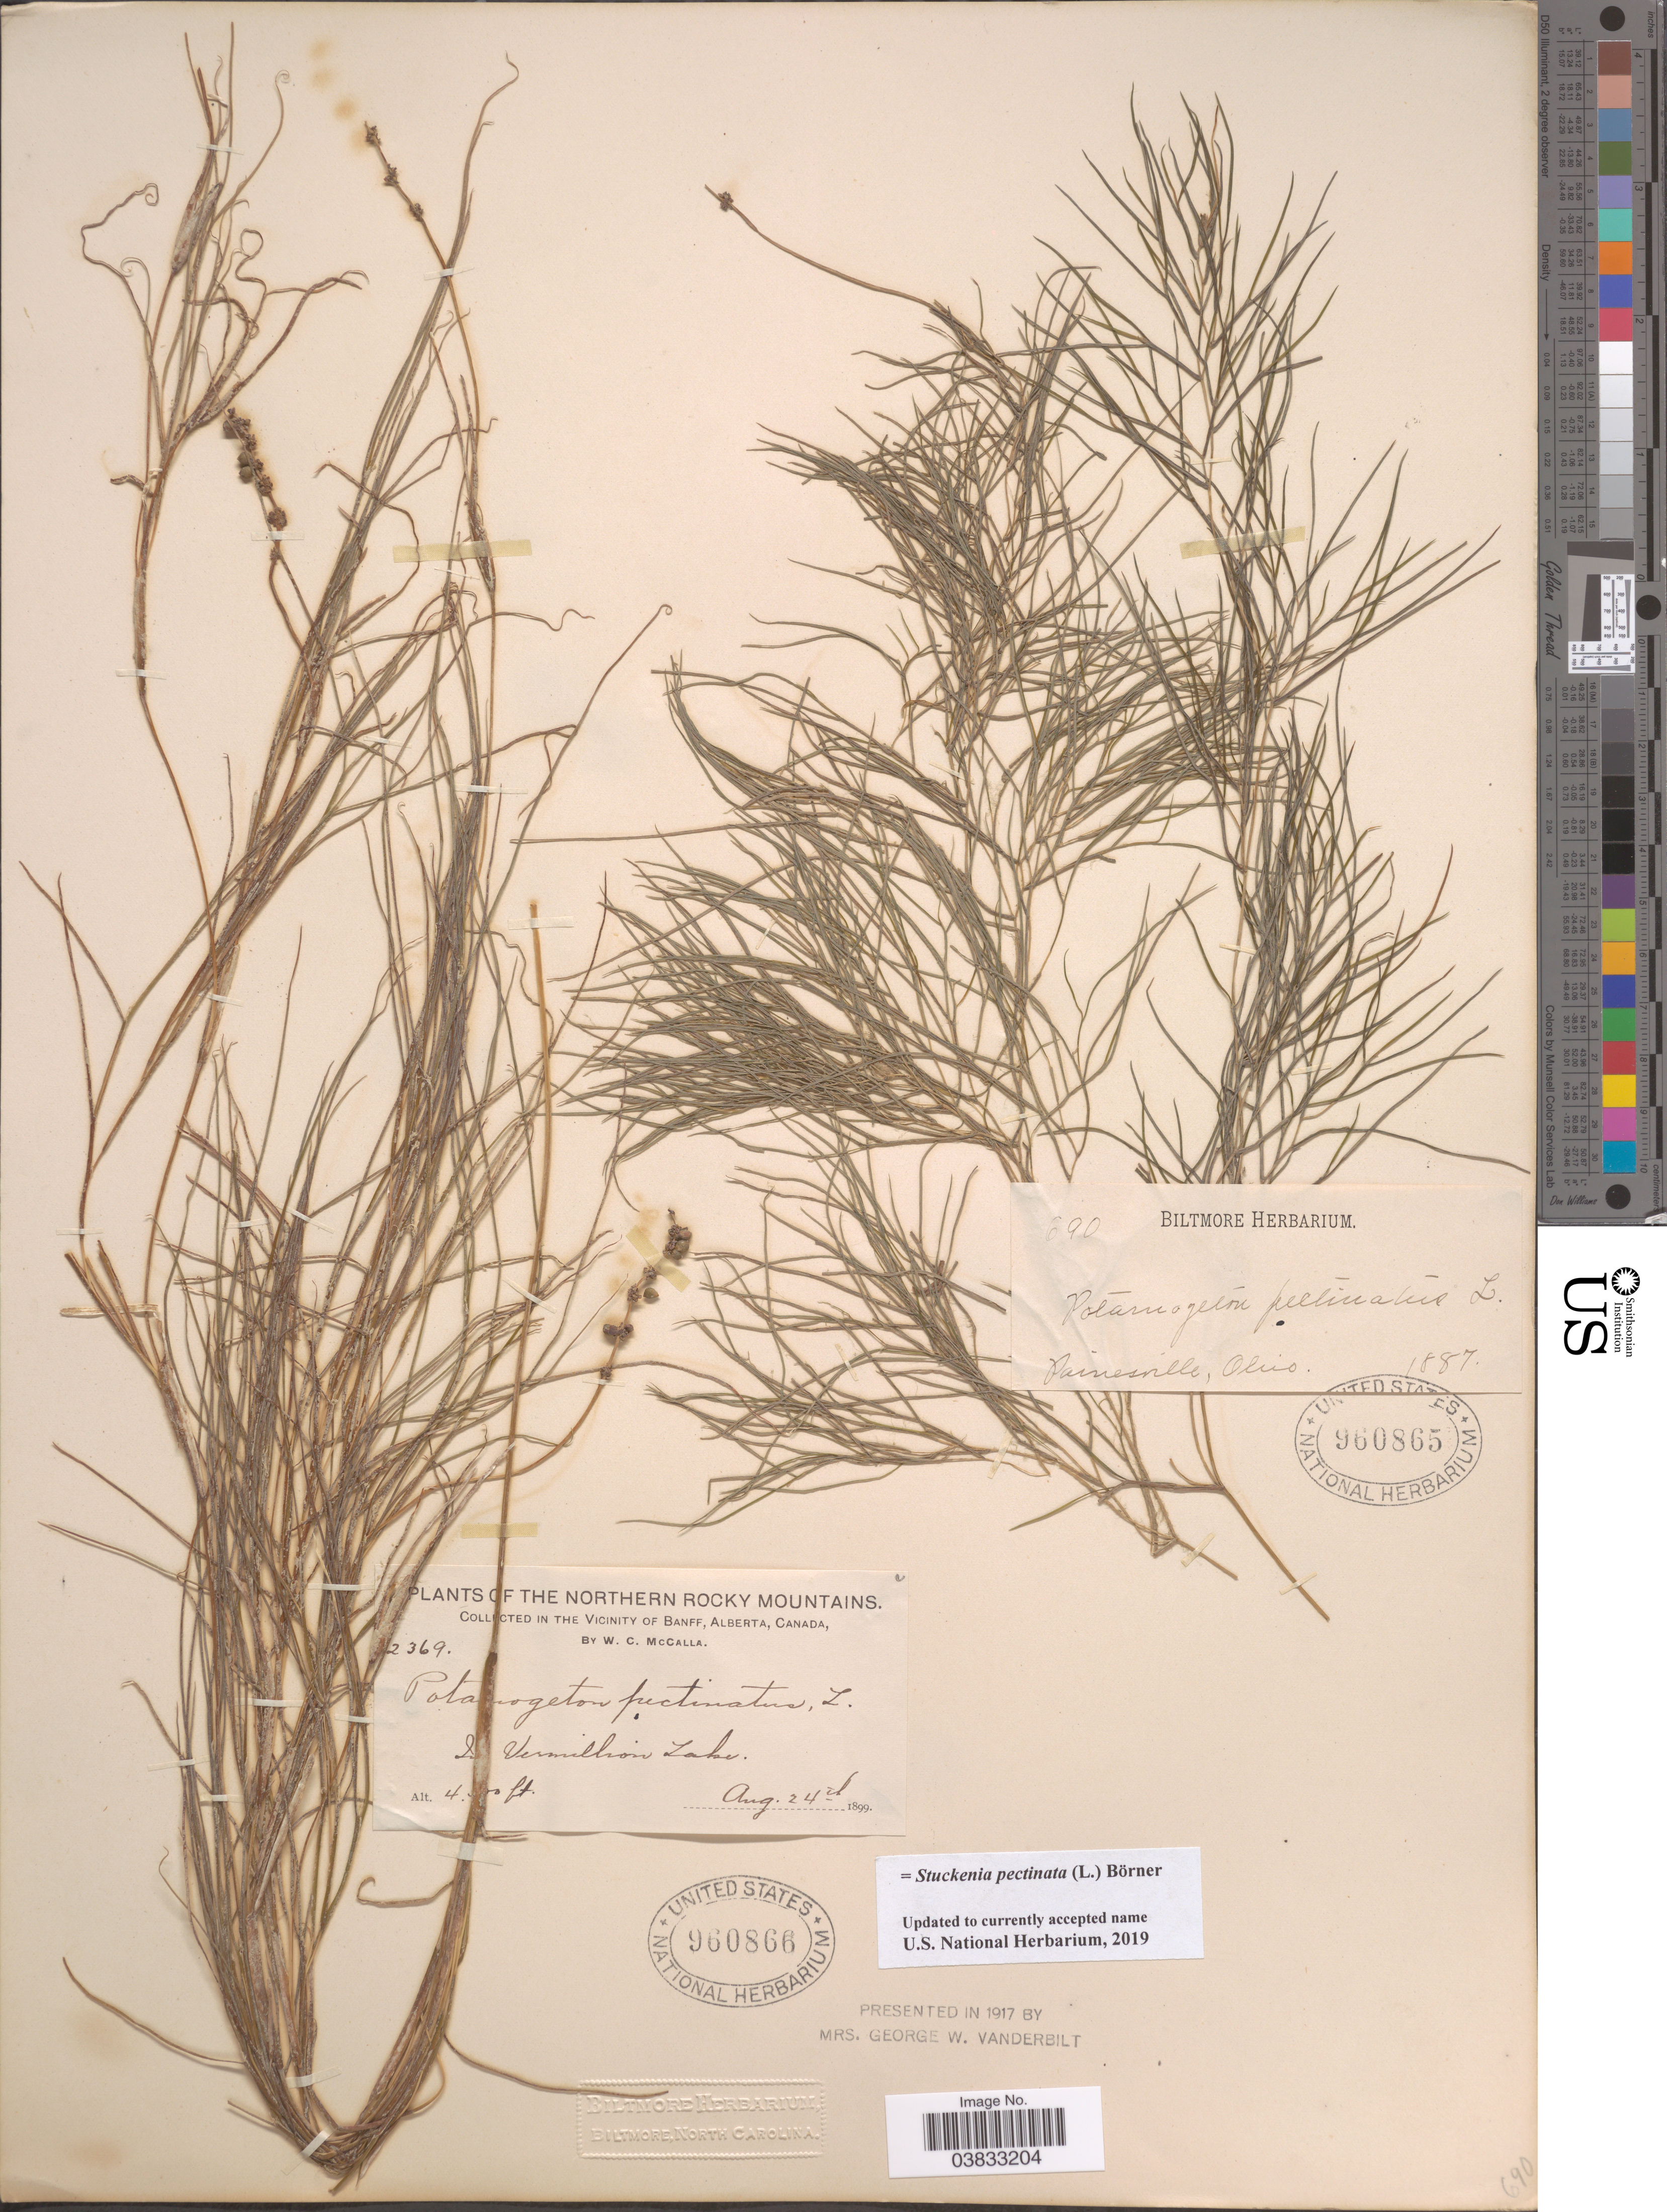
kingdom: Plantae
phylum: Tracheophyta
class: Liliopsida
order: Alismatales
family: Potamogetonaceae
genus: Stuckenia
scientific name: Stuckenia pectinata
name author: (L.) Börner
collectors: W. McCalla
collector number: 2369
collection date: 1899-08-24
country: Canada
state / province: Alberta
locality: The Northern Rocky Mountains. In the Vicinity of Banff. In Vermillion Lake.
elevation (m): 1372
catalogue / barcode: US 960866-2